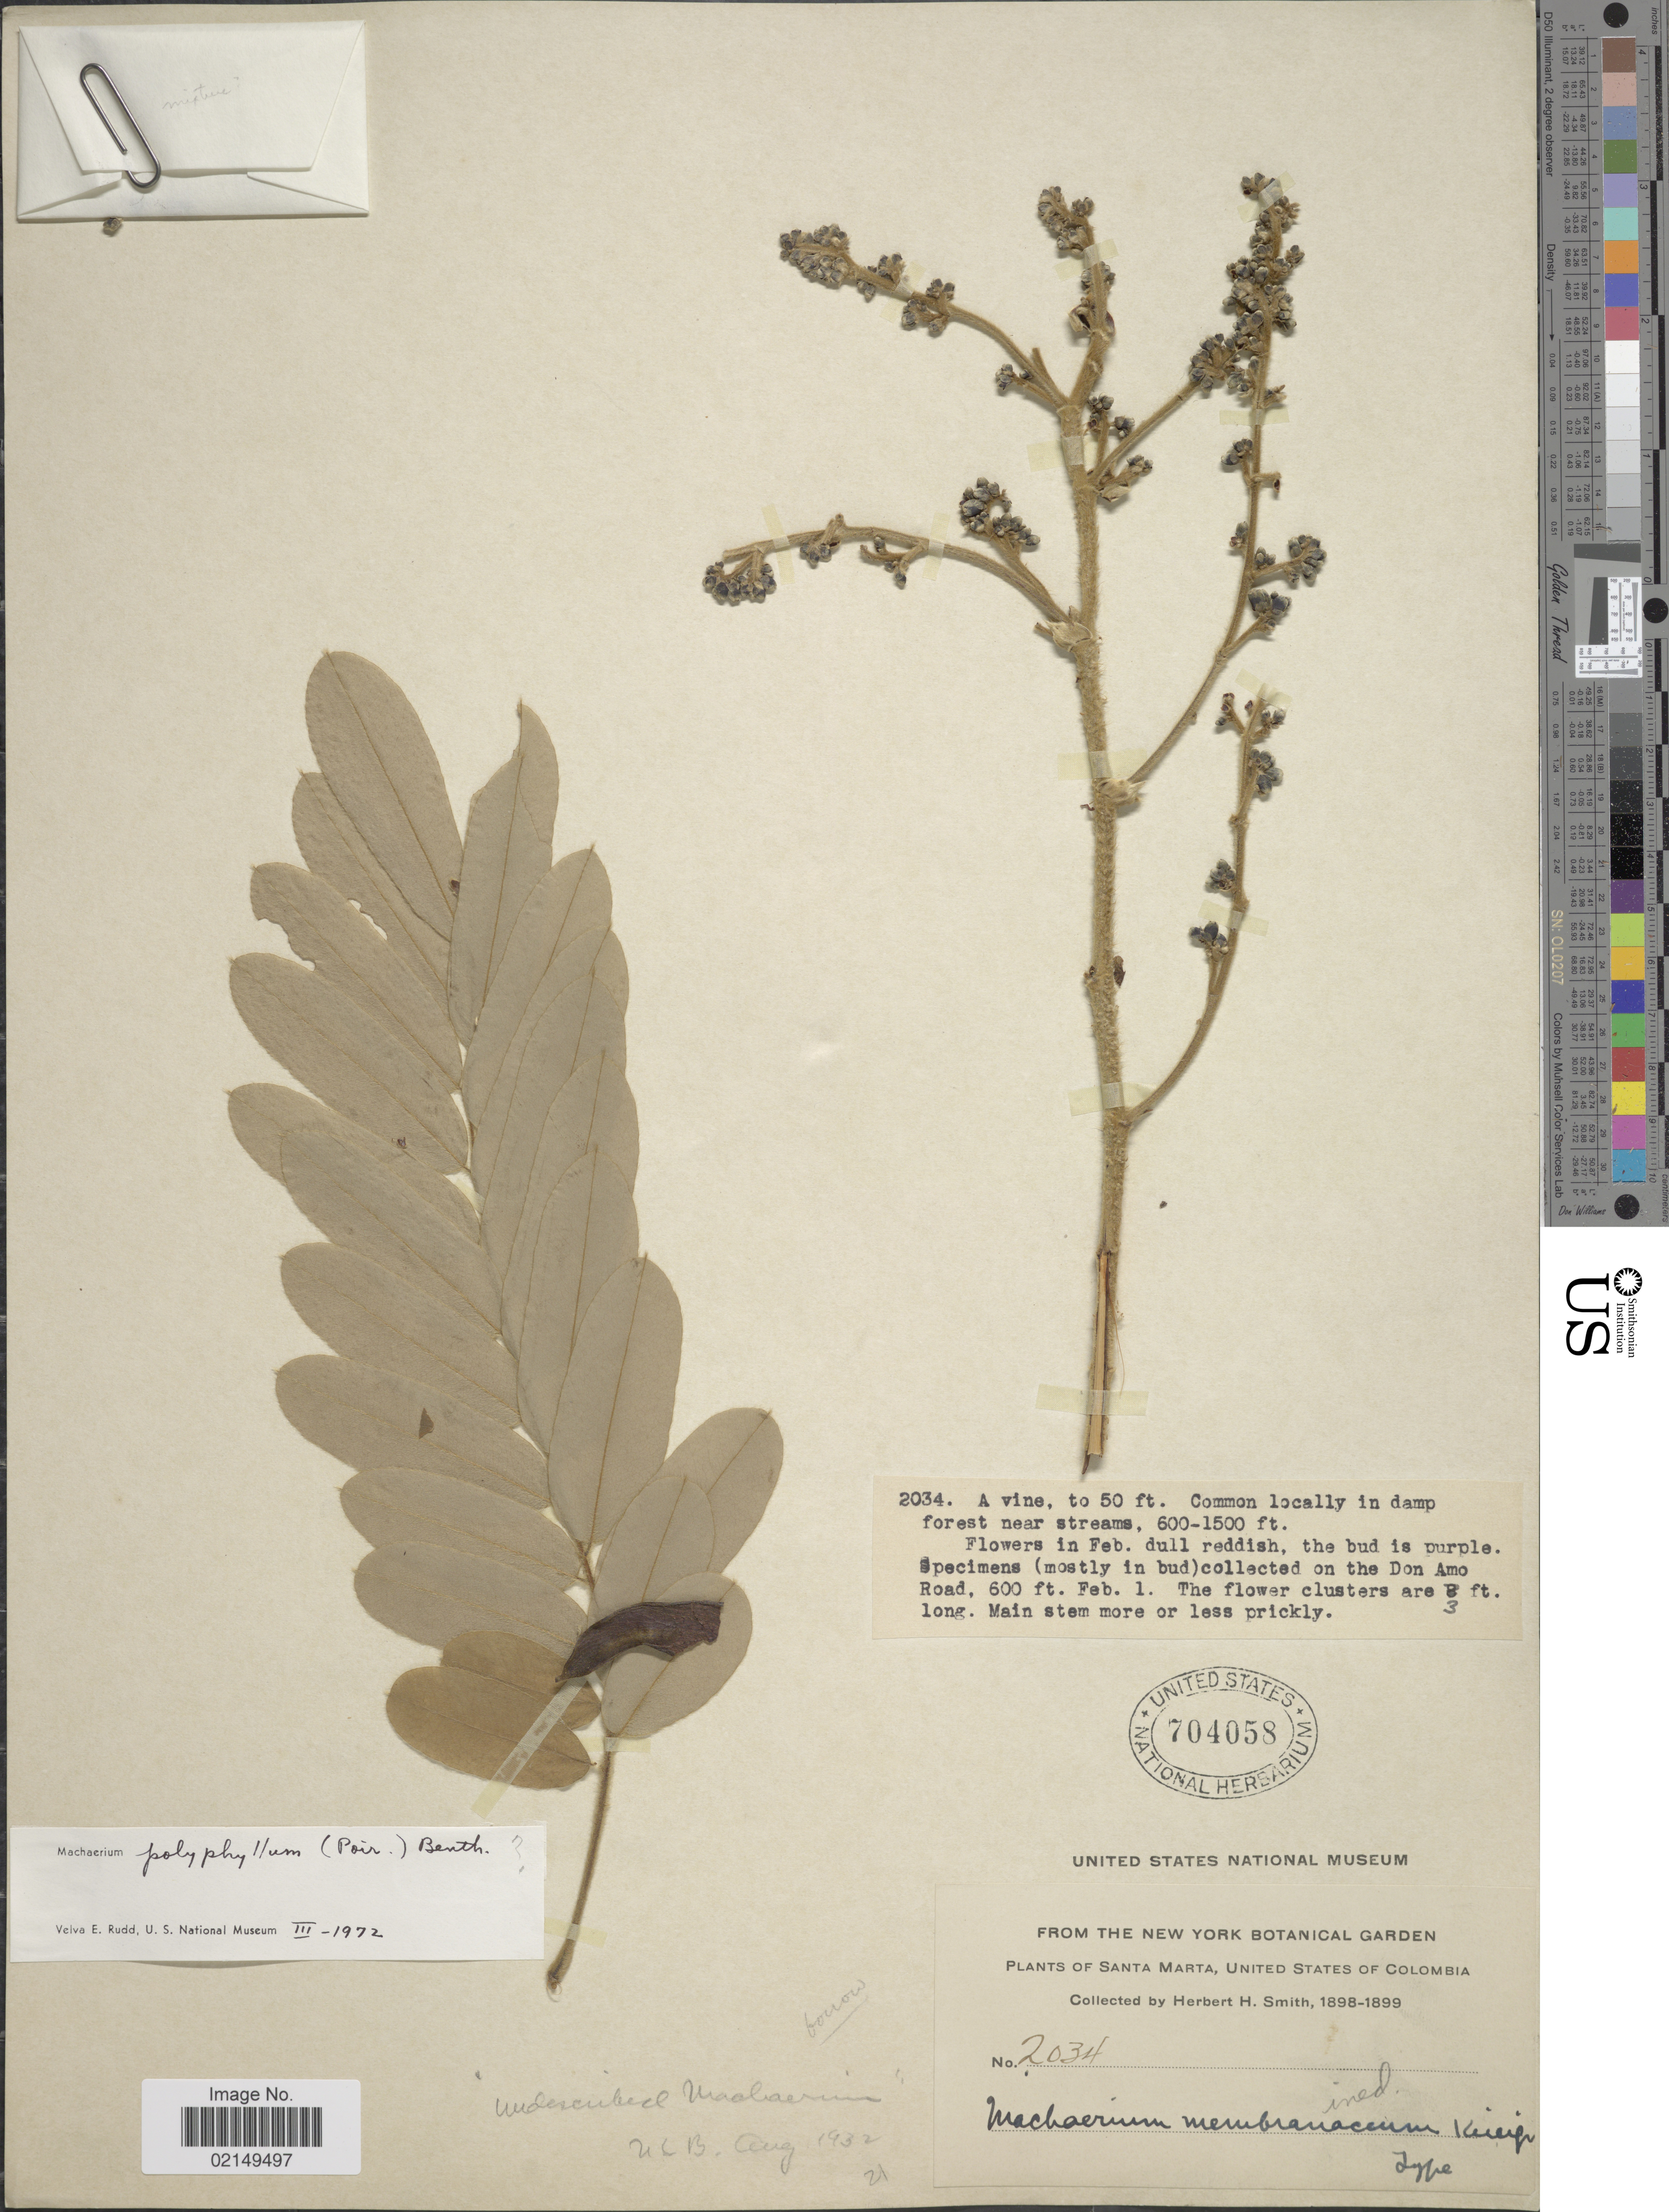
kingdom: Plantae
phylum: Tracheophyta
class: Magnoliopsida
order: Fabales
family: Fabaceae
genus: Machaerium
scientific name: Machaerium polyphyllum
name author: (Poir.) Benth.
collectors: Herbert H. Smith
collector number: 2034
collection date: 1898/1899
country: Colombia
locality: Santa Marta, United States of Colombia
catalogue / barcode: US 704058